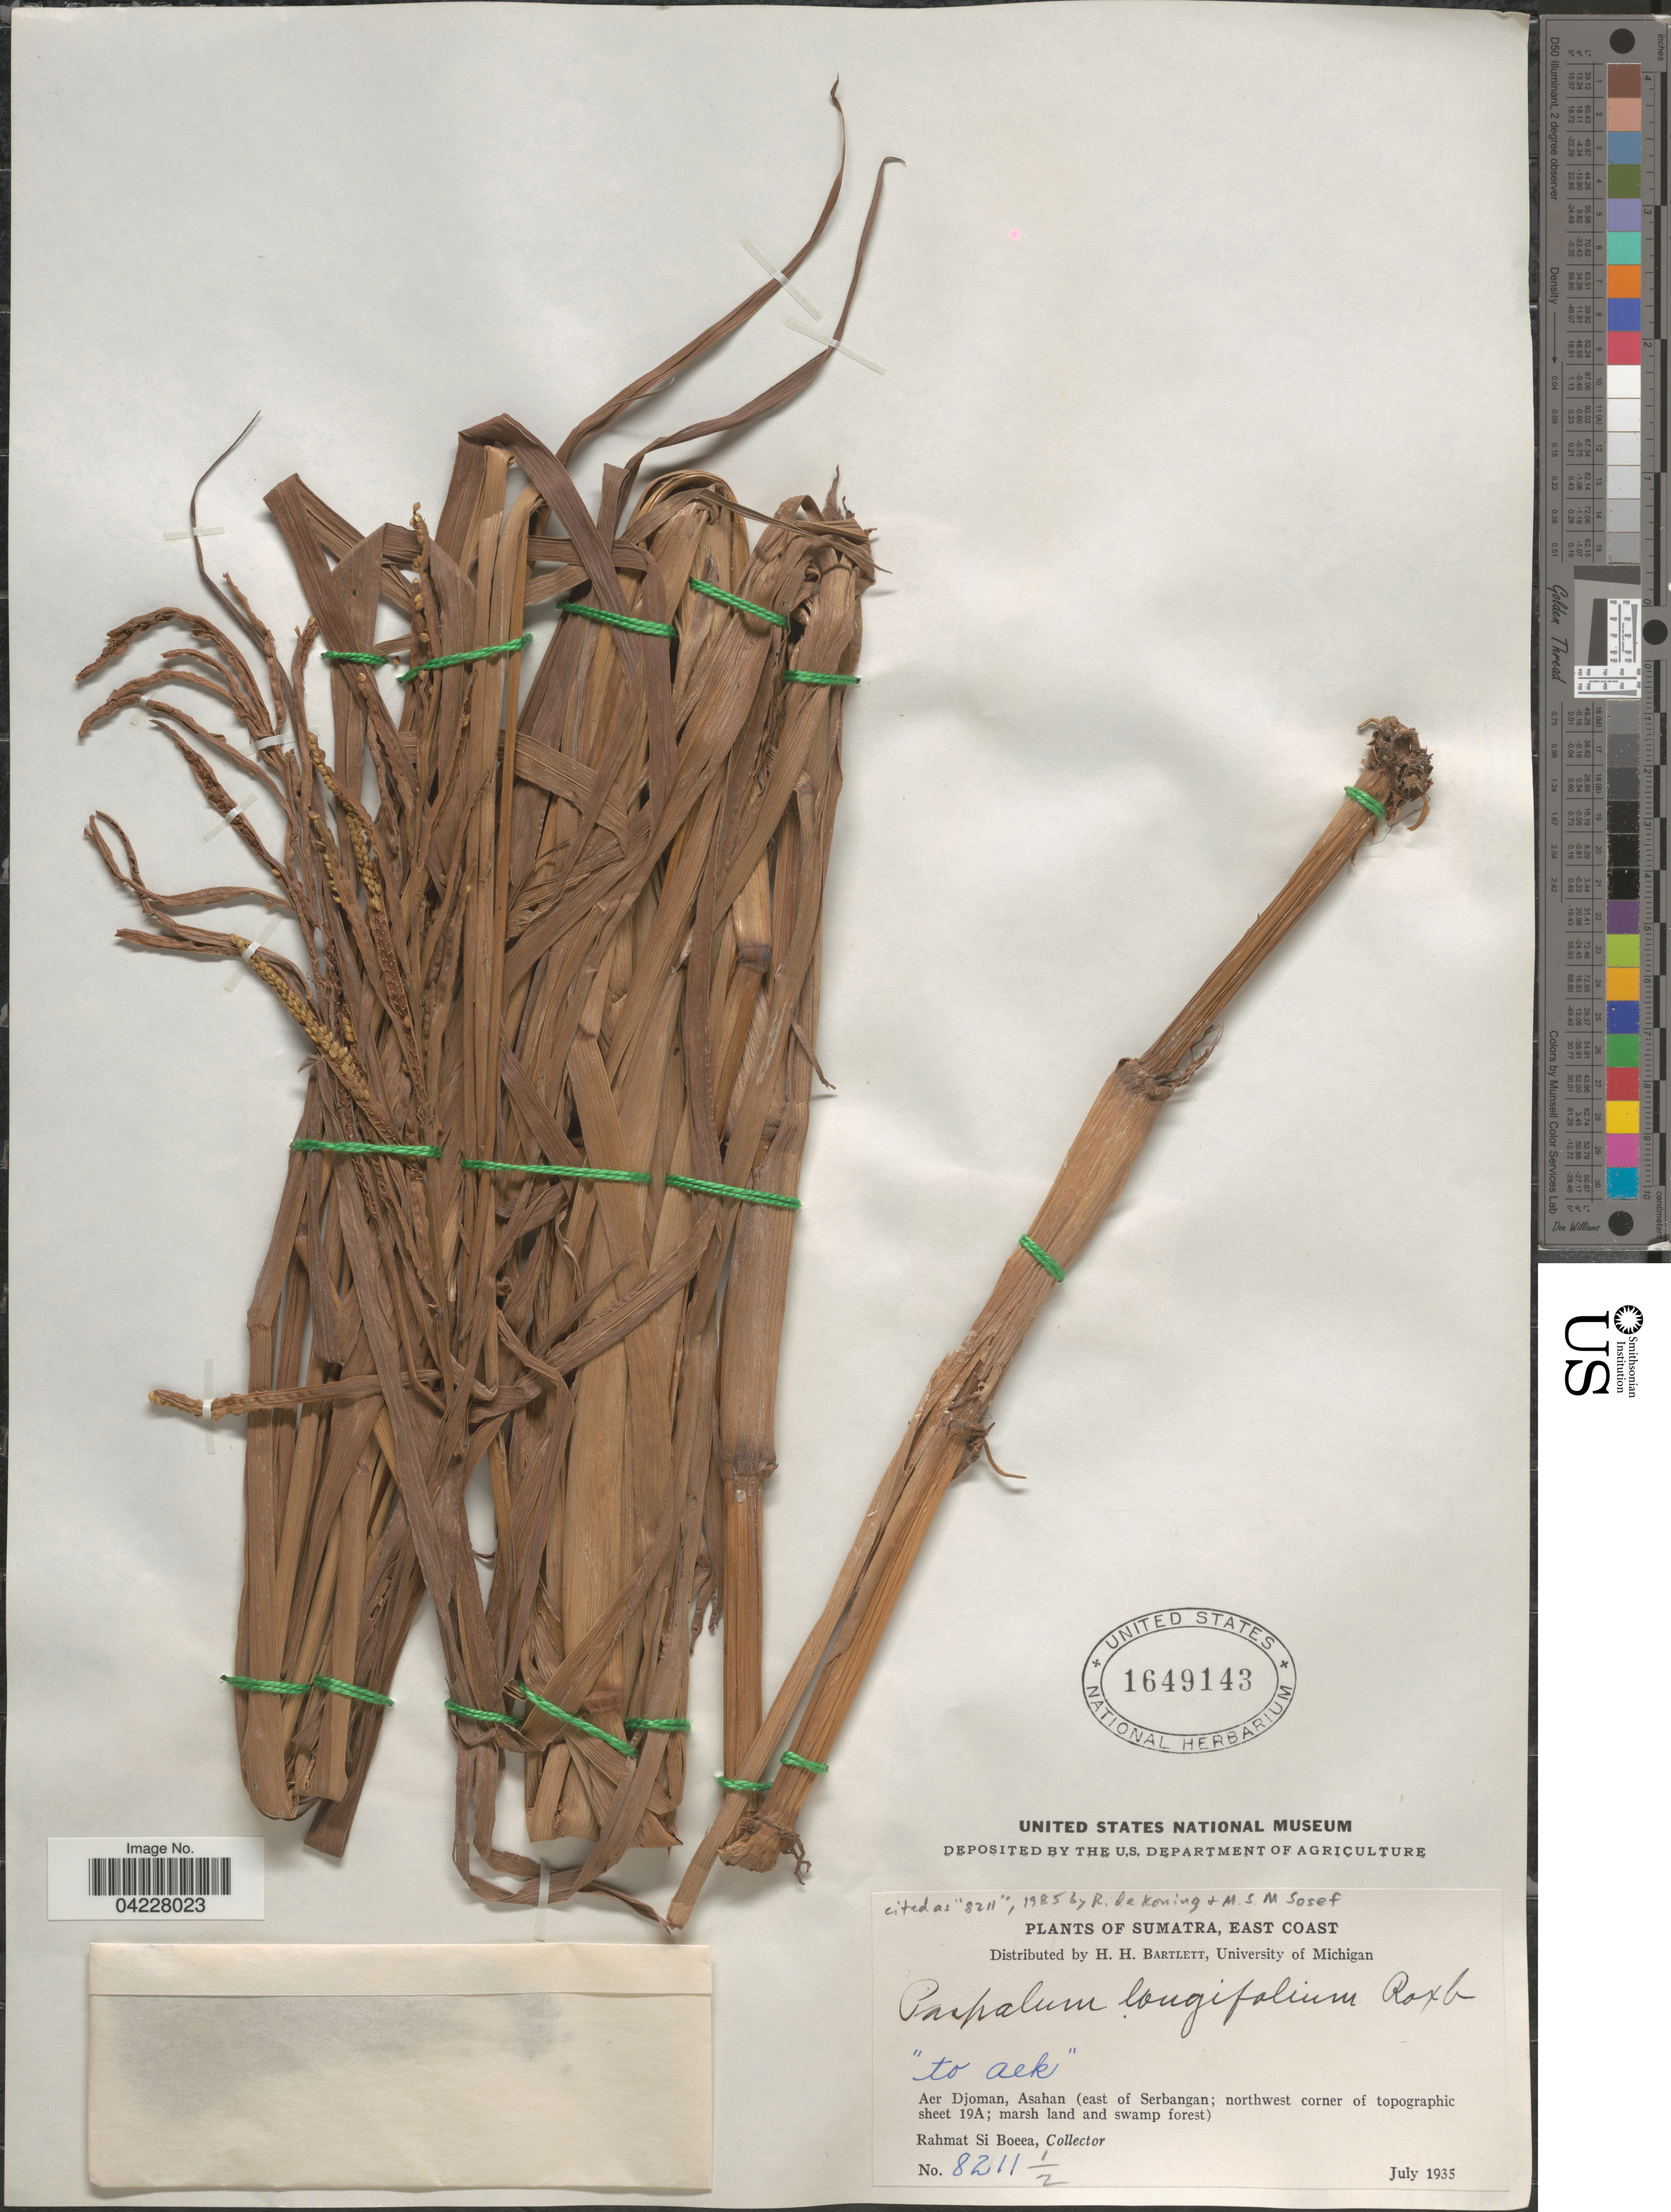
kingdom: Plantae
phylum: Tracheophyta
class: Liliopsida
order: Poales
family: Poaceae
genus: Paspalum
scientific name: Paspalum longifolium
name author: Roxb.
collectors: Rahmat Si Boeea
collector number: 8211½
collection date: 1935-07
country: Indonesia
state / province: Sumatra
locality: East Coast. Aer Djoman, Asahan (east of Serbangan; northwest corner of topographic sheet 19A).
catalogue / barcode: US 1649143